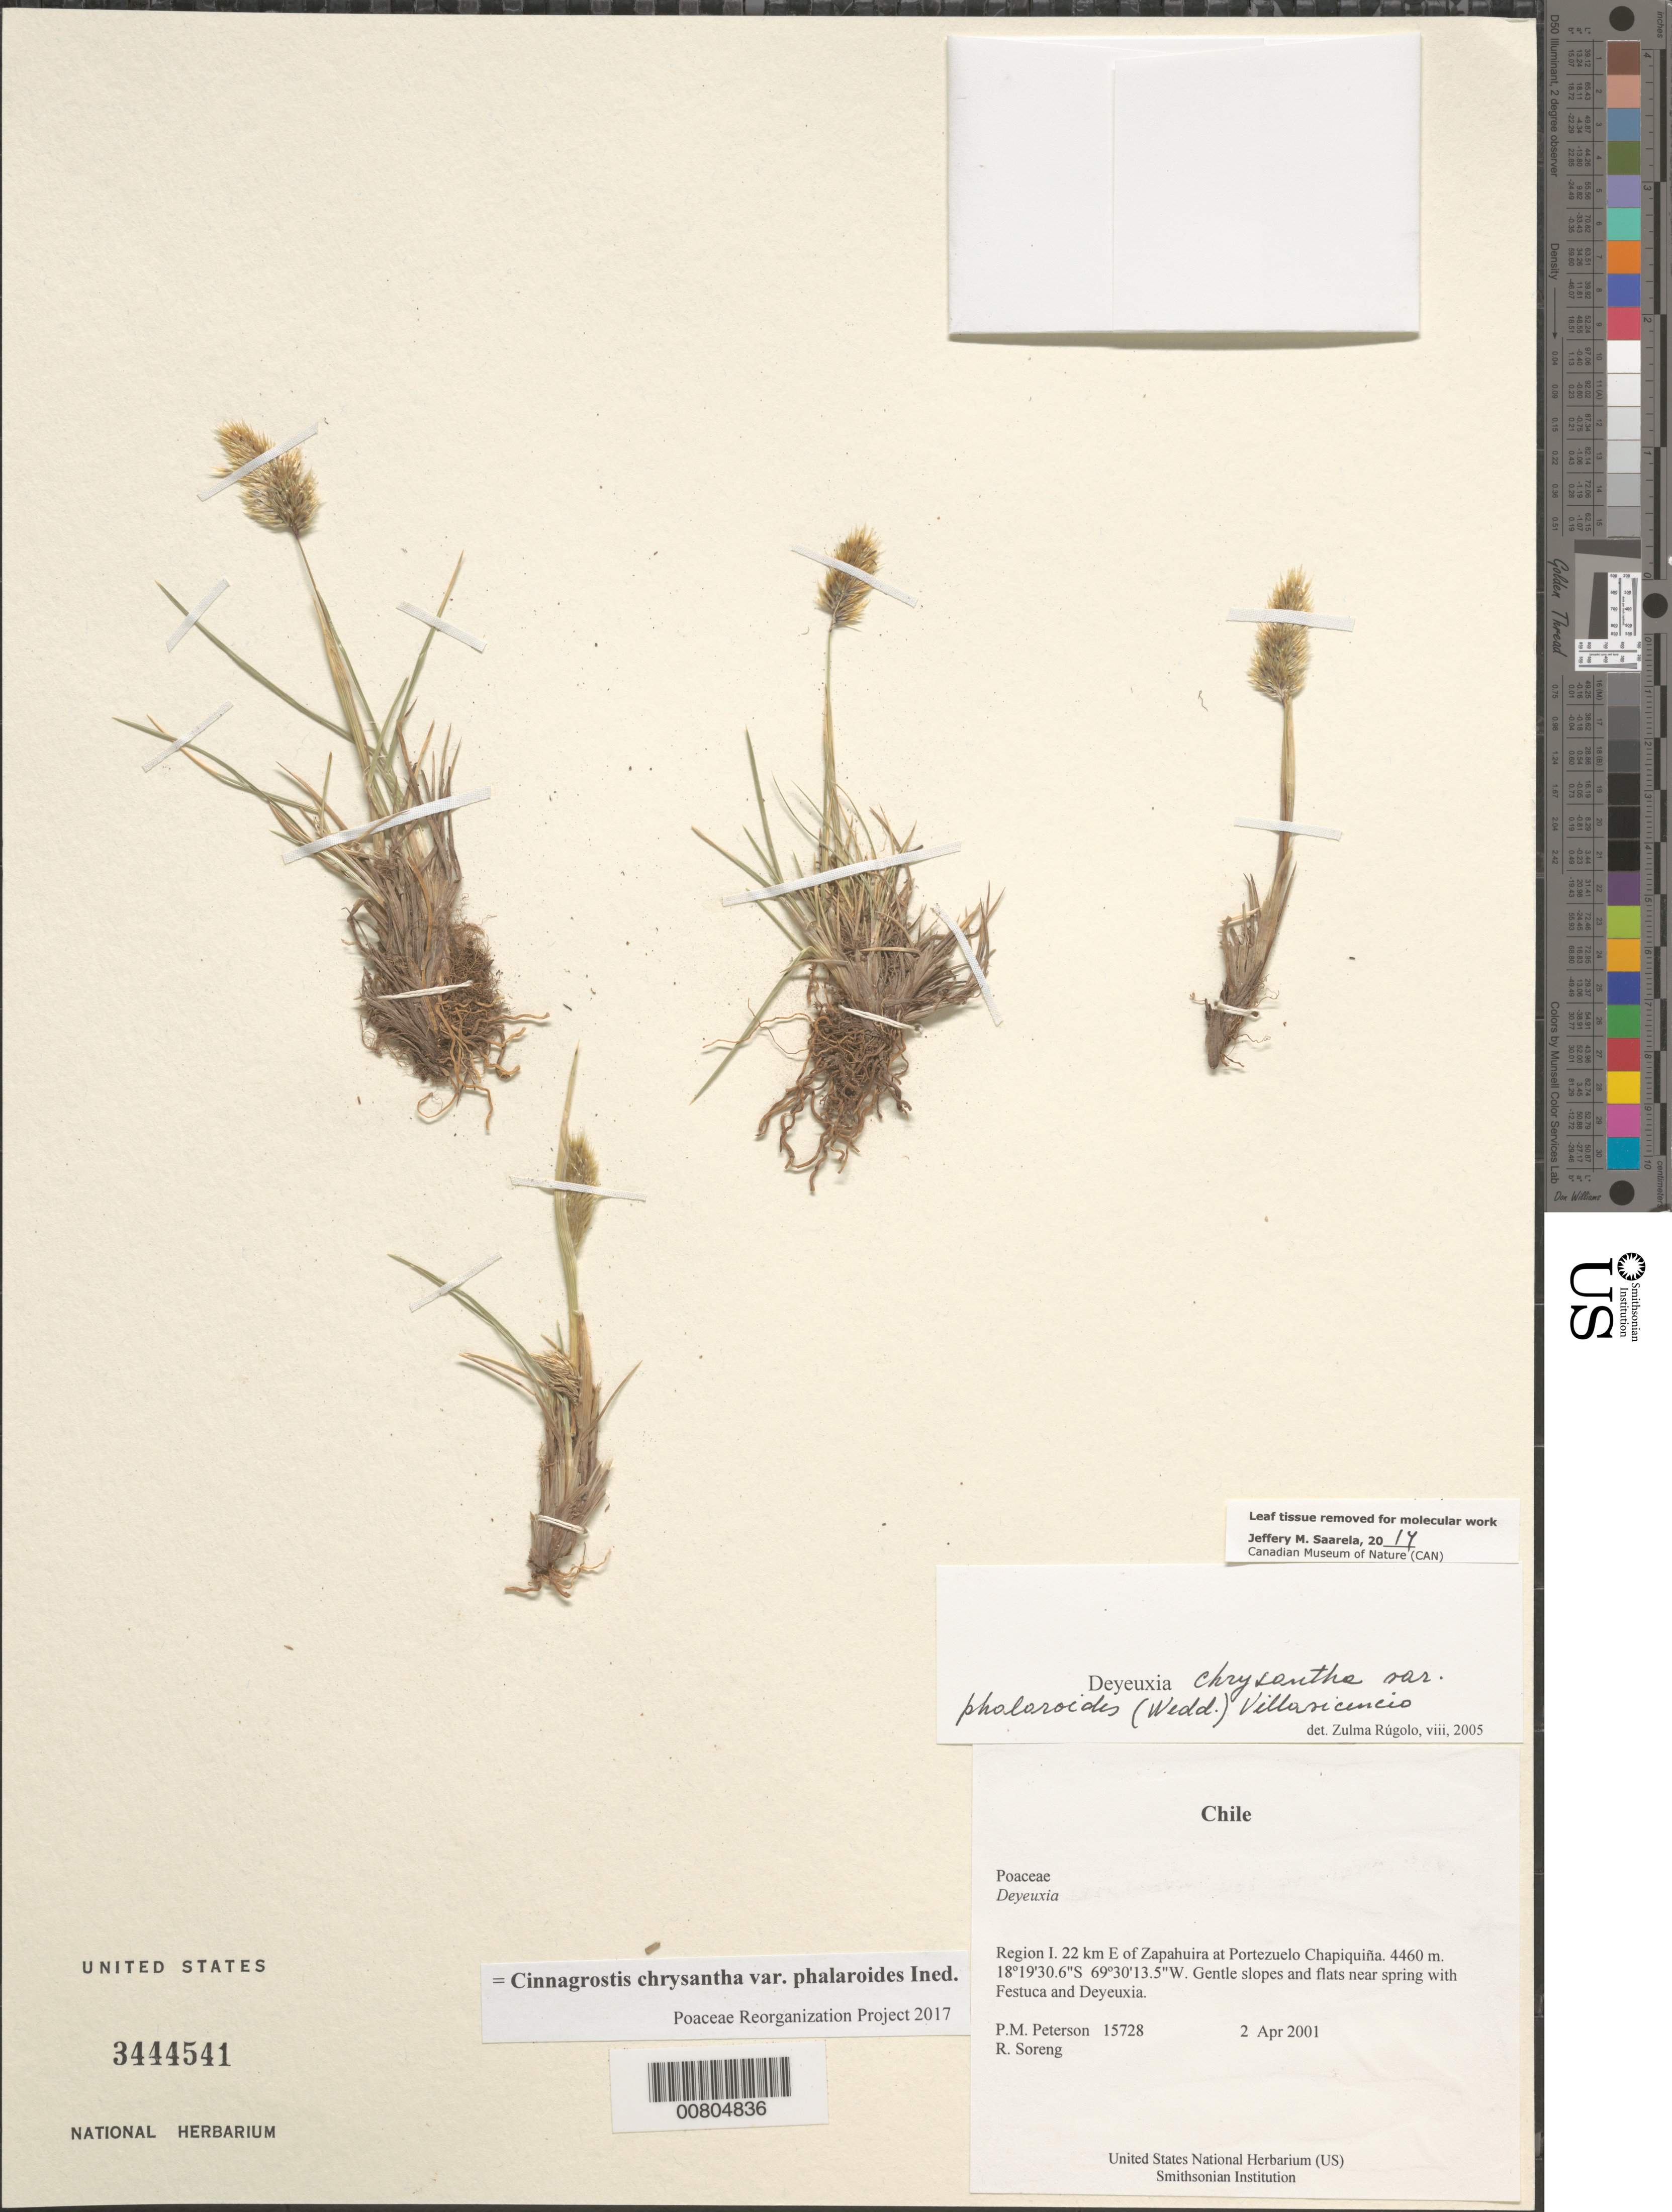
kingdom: Plantae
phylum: Tracheophyta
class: Liliopsida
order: Poales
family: Poaceae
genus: Cinnagrostis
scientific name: Cinnagrostis chrysantha var. phalaroides ined.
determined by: Poaceae Reorganization Project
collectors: P. M. Peterson & R. J. Soreng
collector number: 15728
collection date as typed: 02 Apr 2001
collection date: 2001-04-02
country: Chile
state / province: Tarapacá (I)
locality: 22 km E of Zapahuira at Portezuelo Chapiquiña.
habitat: Gentle slopes and flats near spring with Festuca and Deyeuxia.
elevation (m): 4460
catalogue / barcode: US 3444541